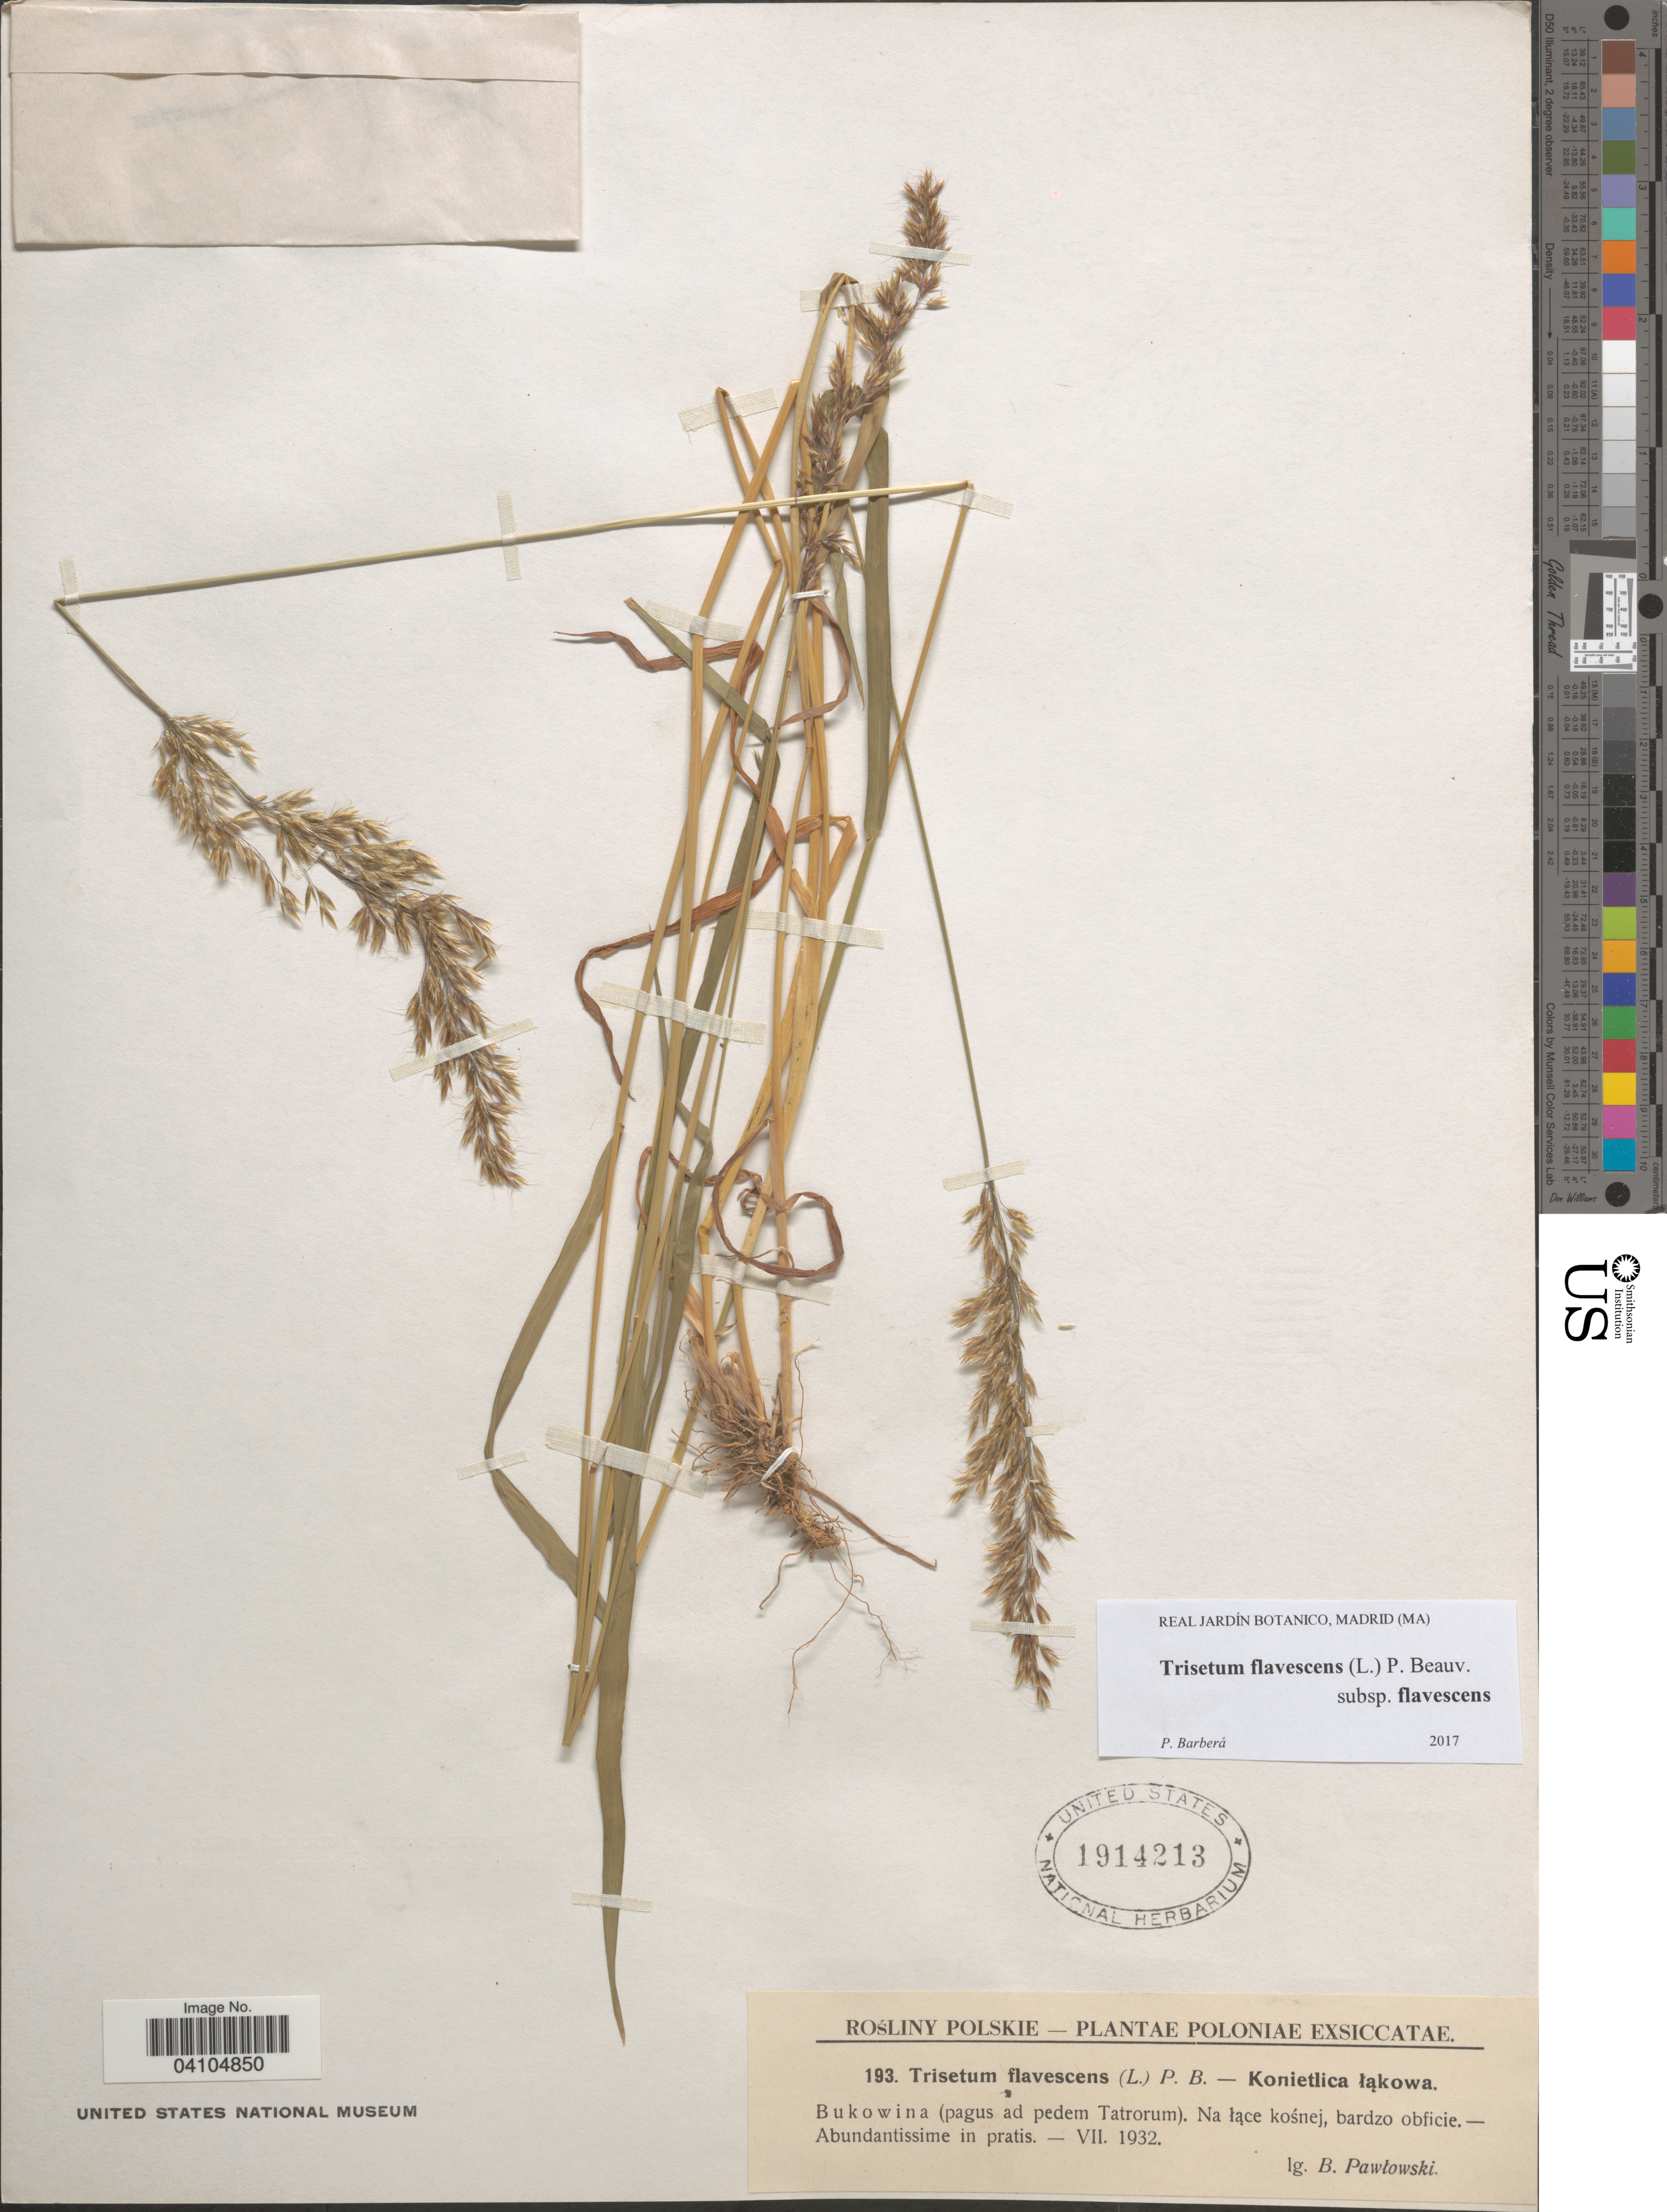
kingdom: Plantae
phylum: Tracheophyta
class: Liliopsida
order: Poales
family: Poaceae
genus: Trisetum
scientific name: Trisetum flavescens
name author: (L.) P. Beauv.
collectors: B. Pawlowski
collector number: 193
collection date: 1932-07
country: Poland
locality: Poloniae. Bukowina (pagus ad pedem Tatrorum).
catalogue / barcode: US 1914213